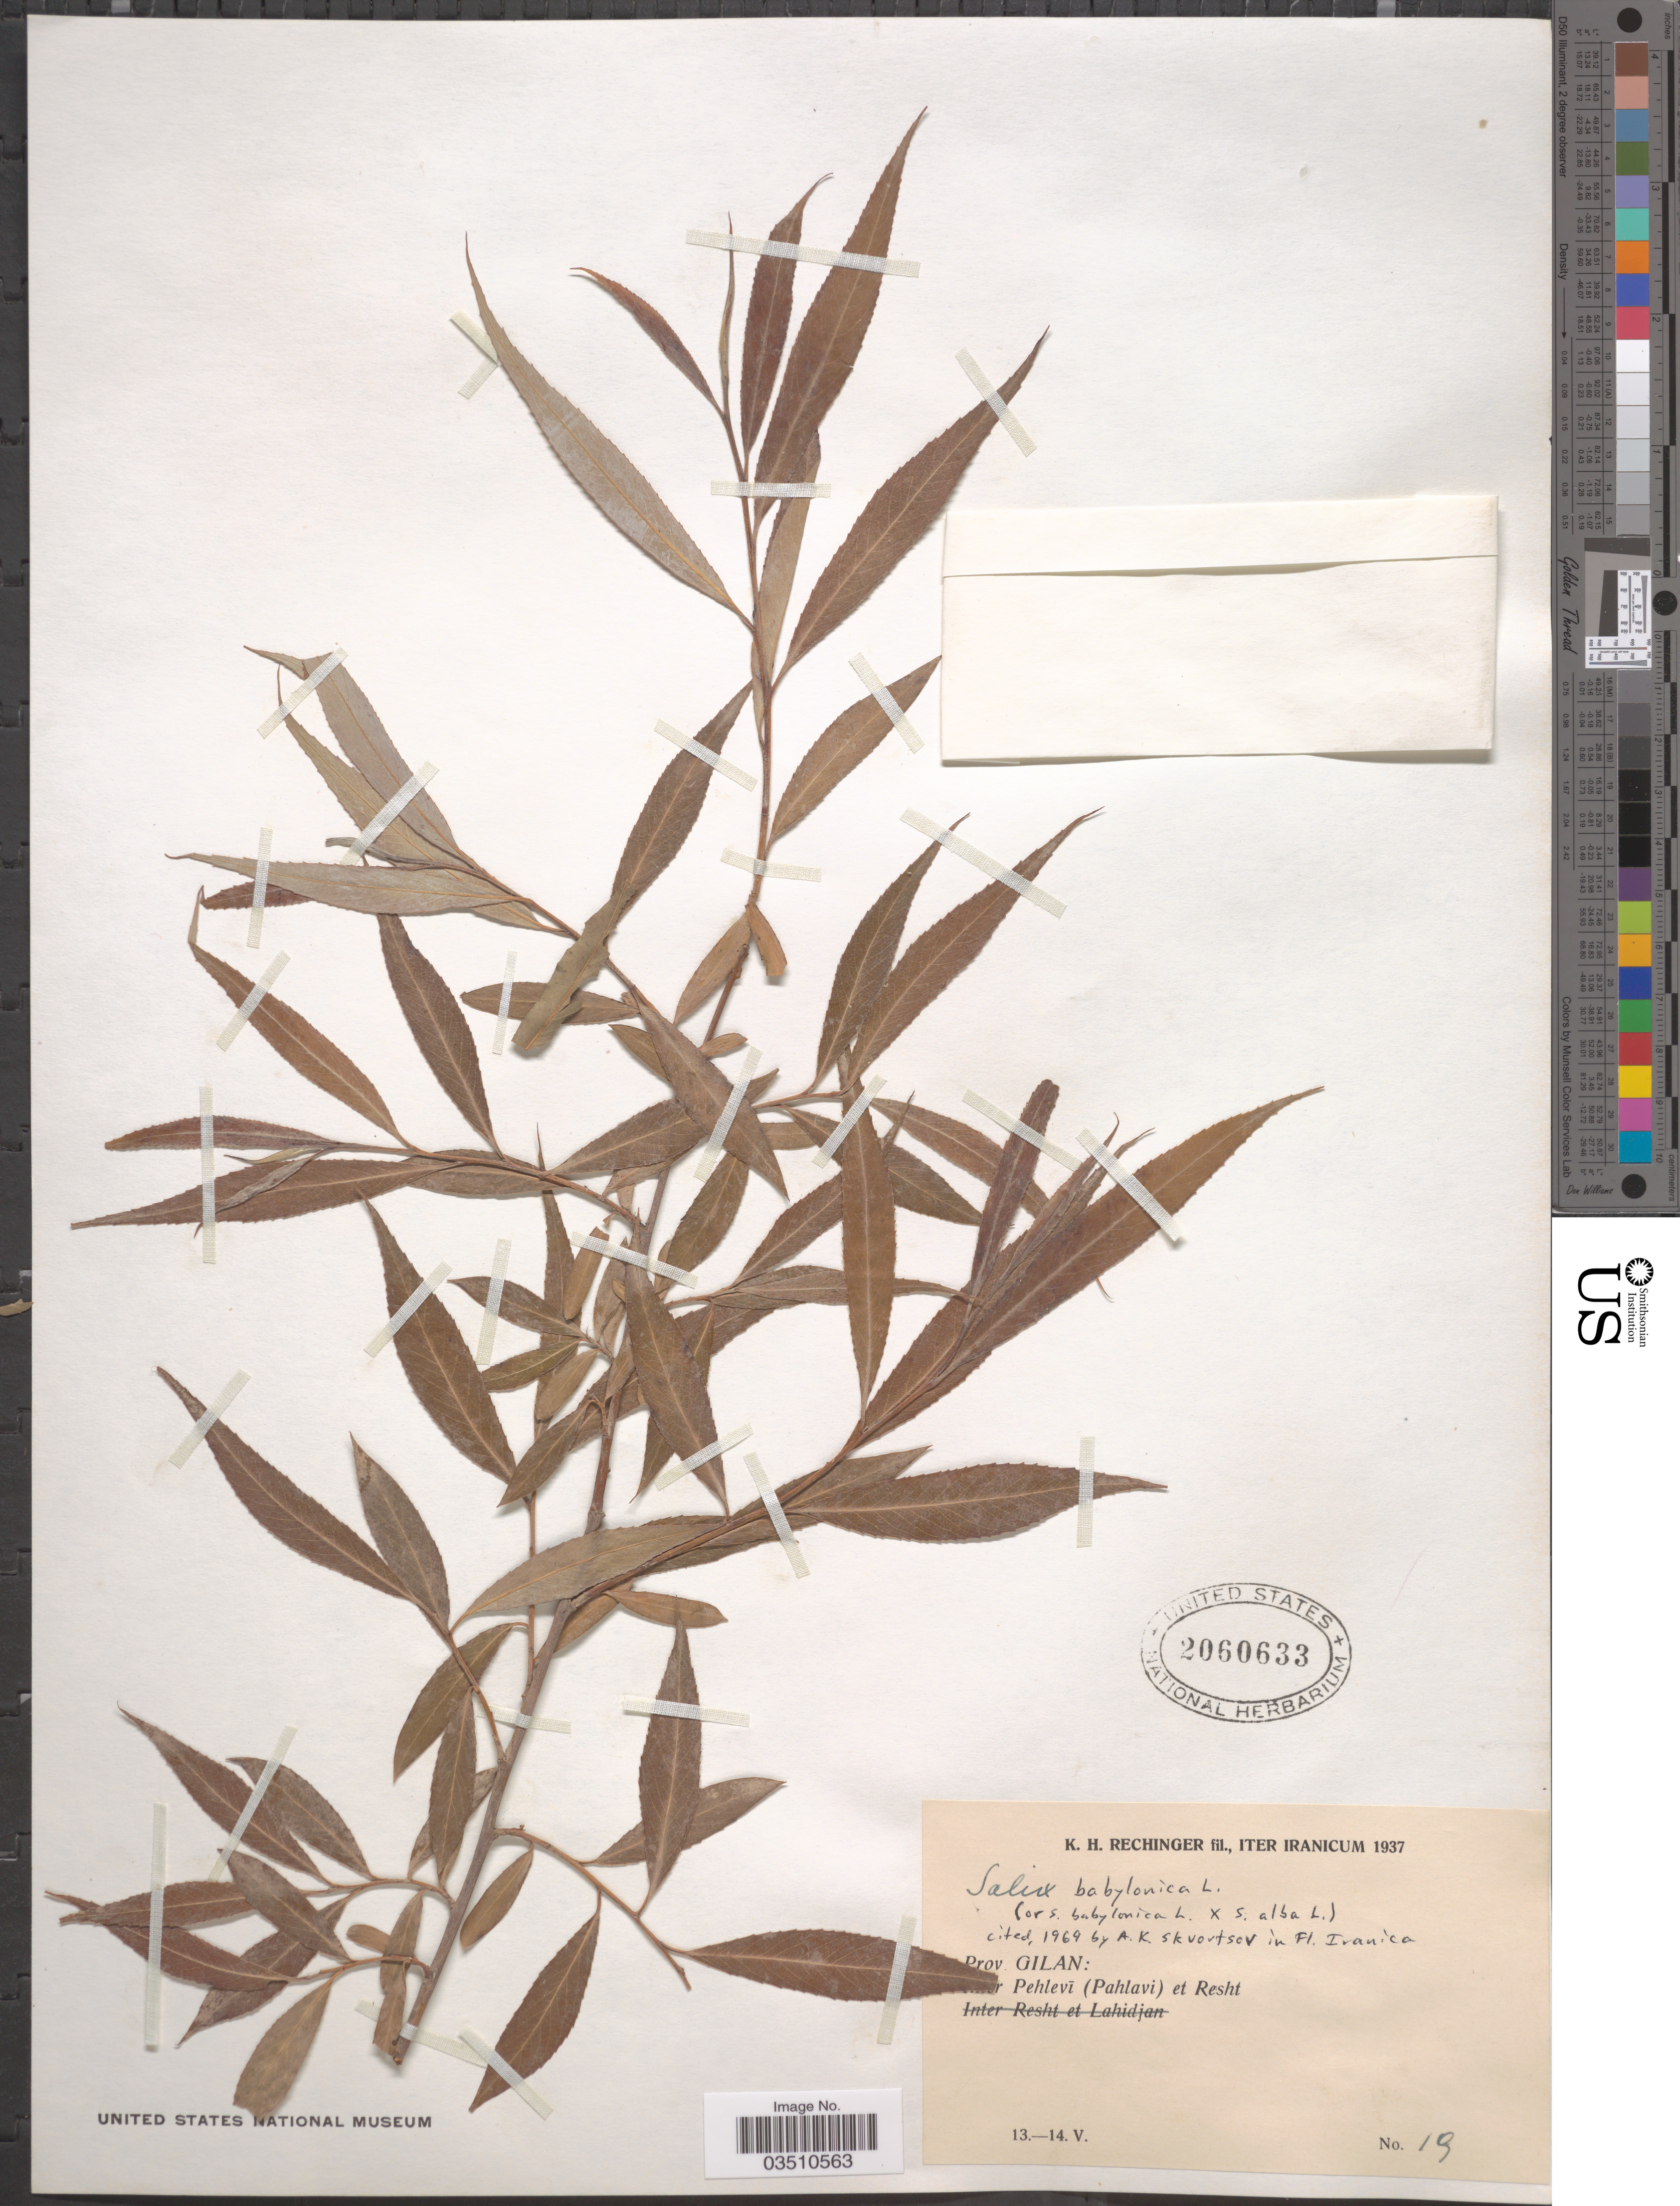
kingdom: Plantae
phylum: Tracheophyta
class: Magnoliopsida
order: Malpighiales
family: Salicaceae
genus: Salix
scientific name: Salix babylonica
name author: L.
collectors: K. H. Rechinger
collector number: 19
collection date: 1937-05-13/1937-05-14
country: Iran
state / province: Gilan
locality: [illegible text] Pehlevī (Pahlavi) et Resht.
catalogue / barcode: US 2060633